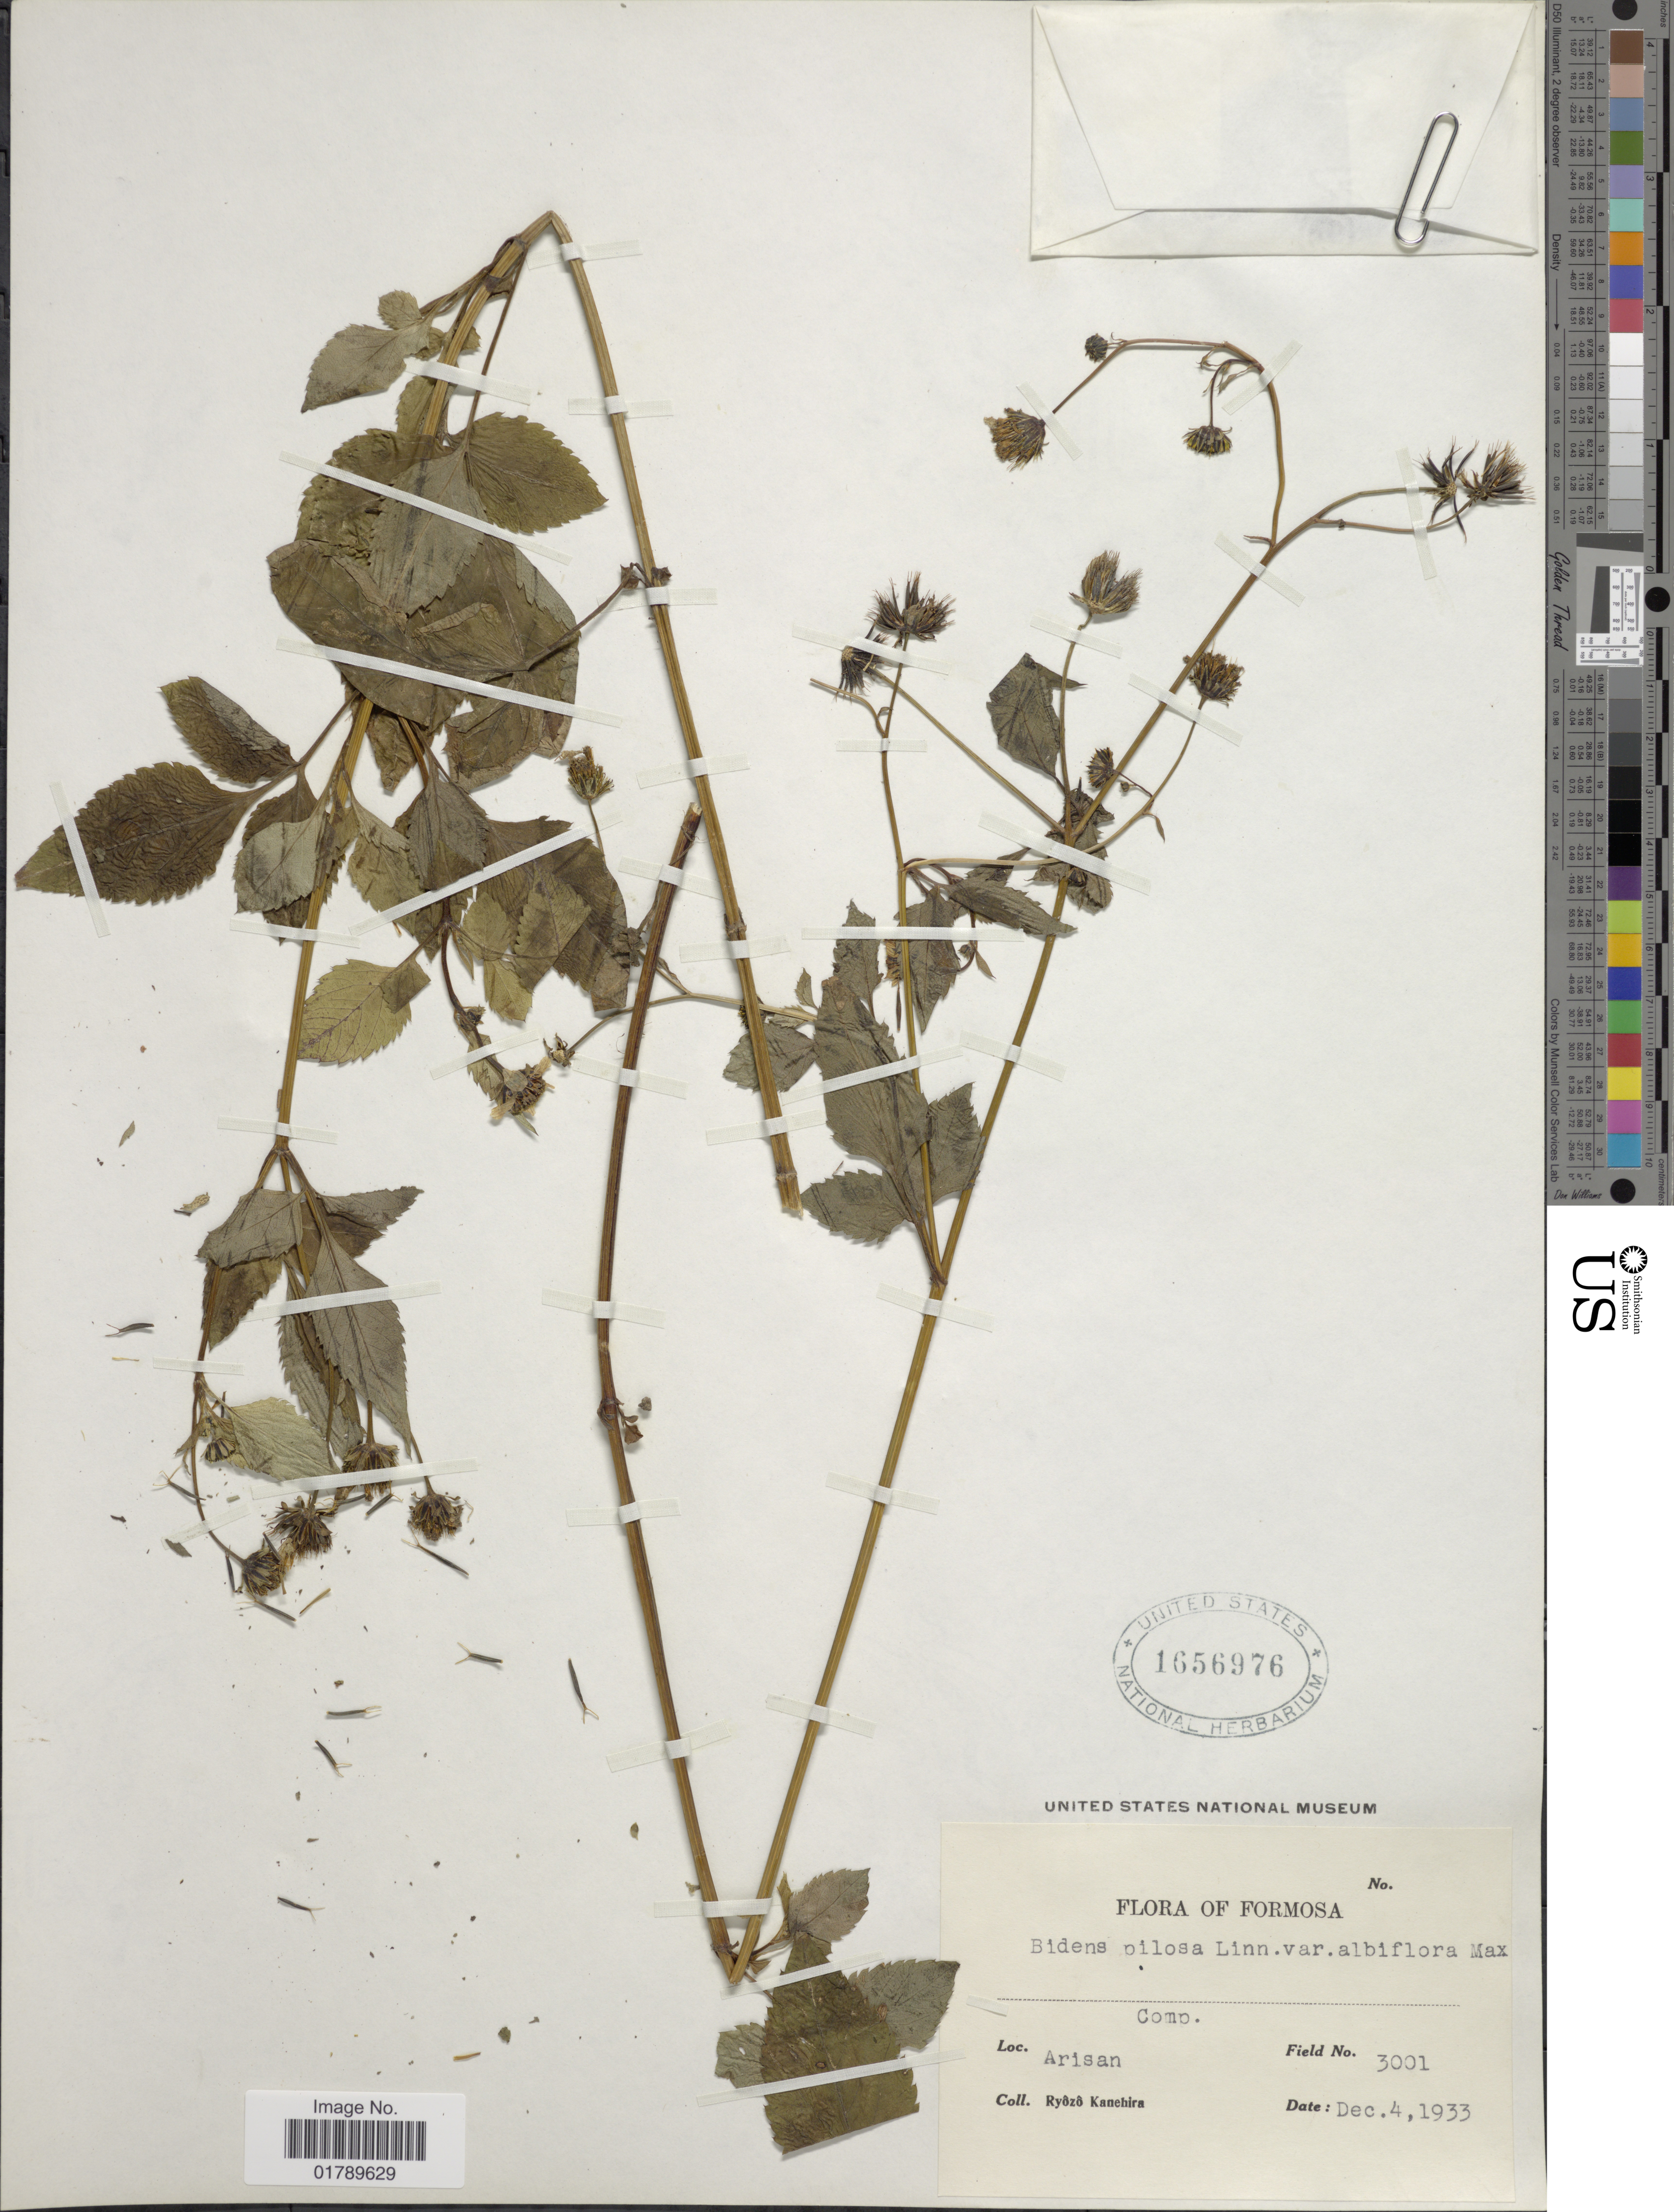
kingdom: Plantae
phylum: Tracheophyta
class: Magnoliopsida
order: Asterales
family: Asteraceae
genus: Bidens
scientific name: Bidens pilosa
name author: L.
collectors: R. Kanehira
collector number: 3001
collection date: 1933-12-04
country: Taiwan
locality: Formosa. Arisan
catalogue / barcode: US 1656976